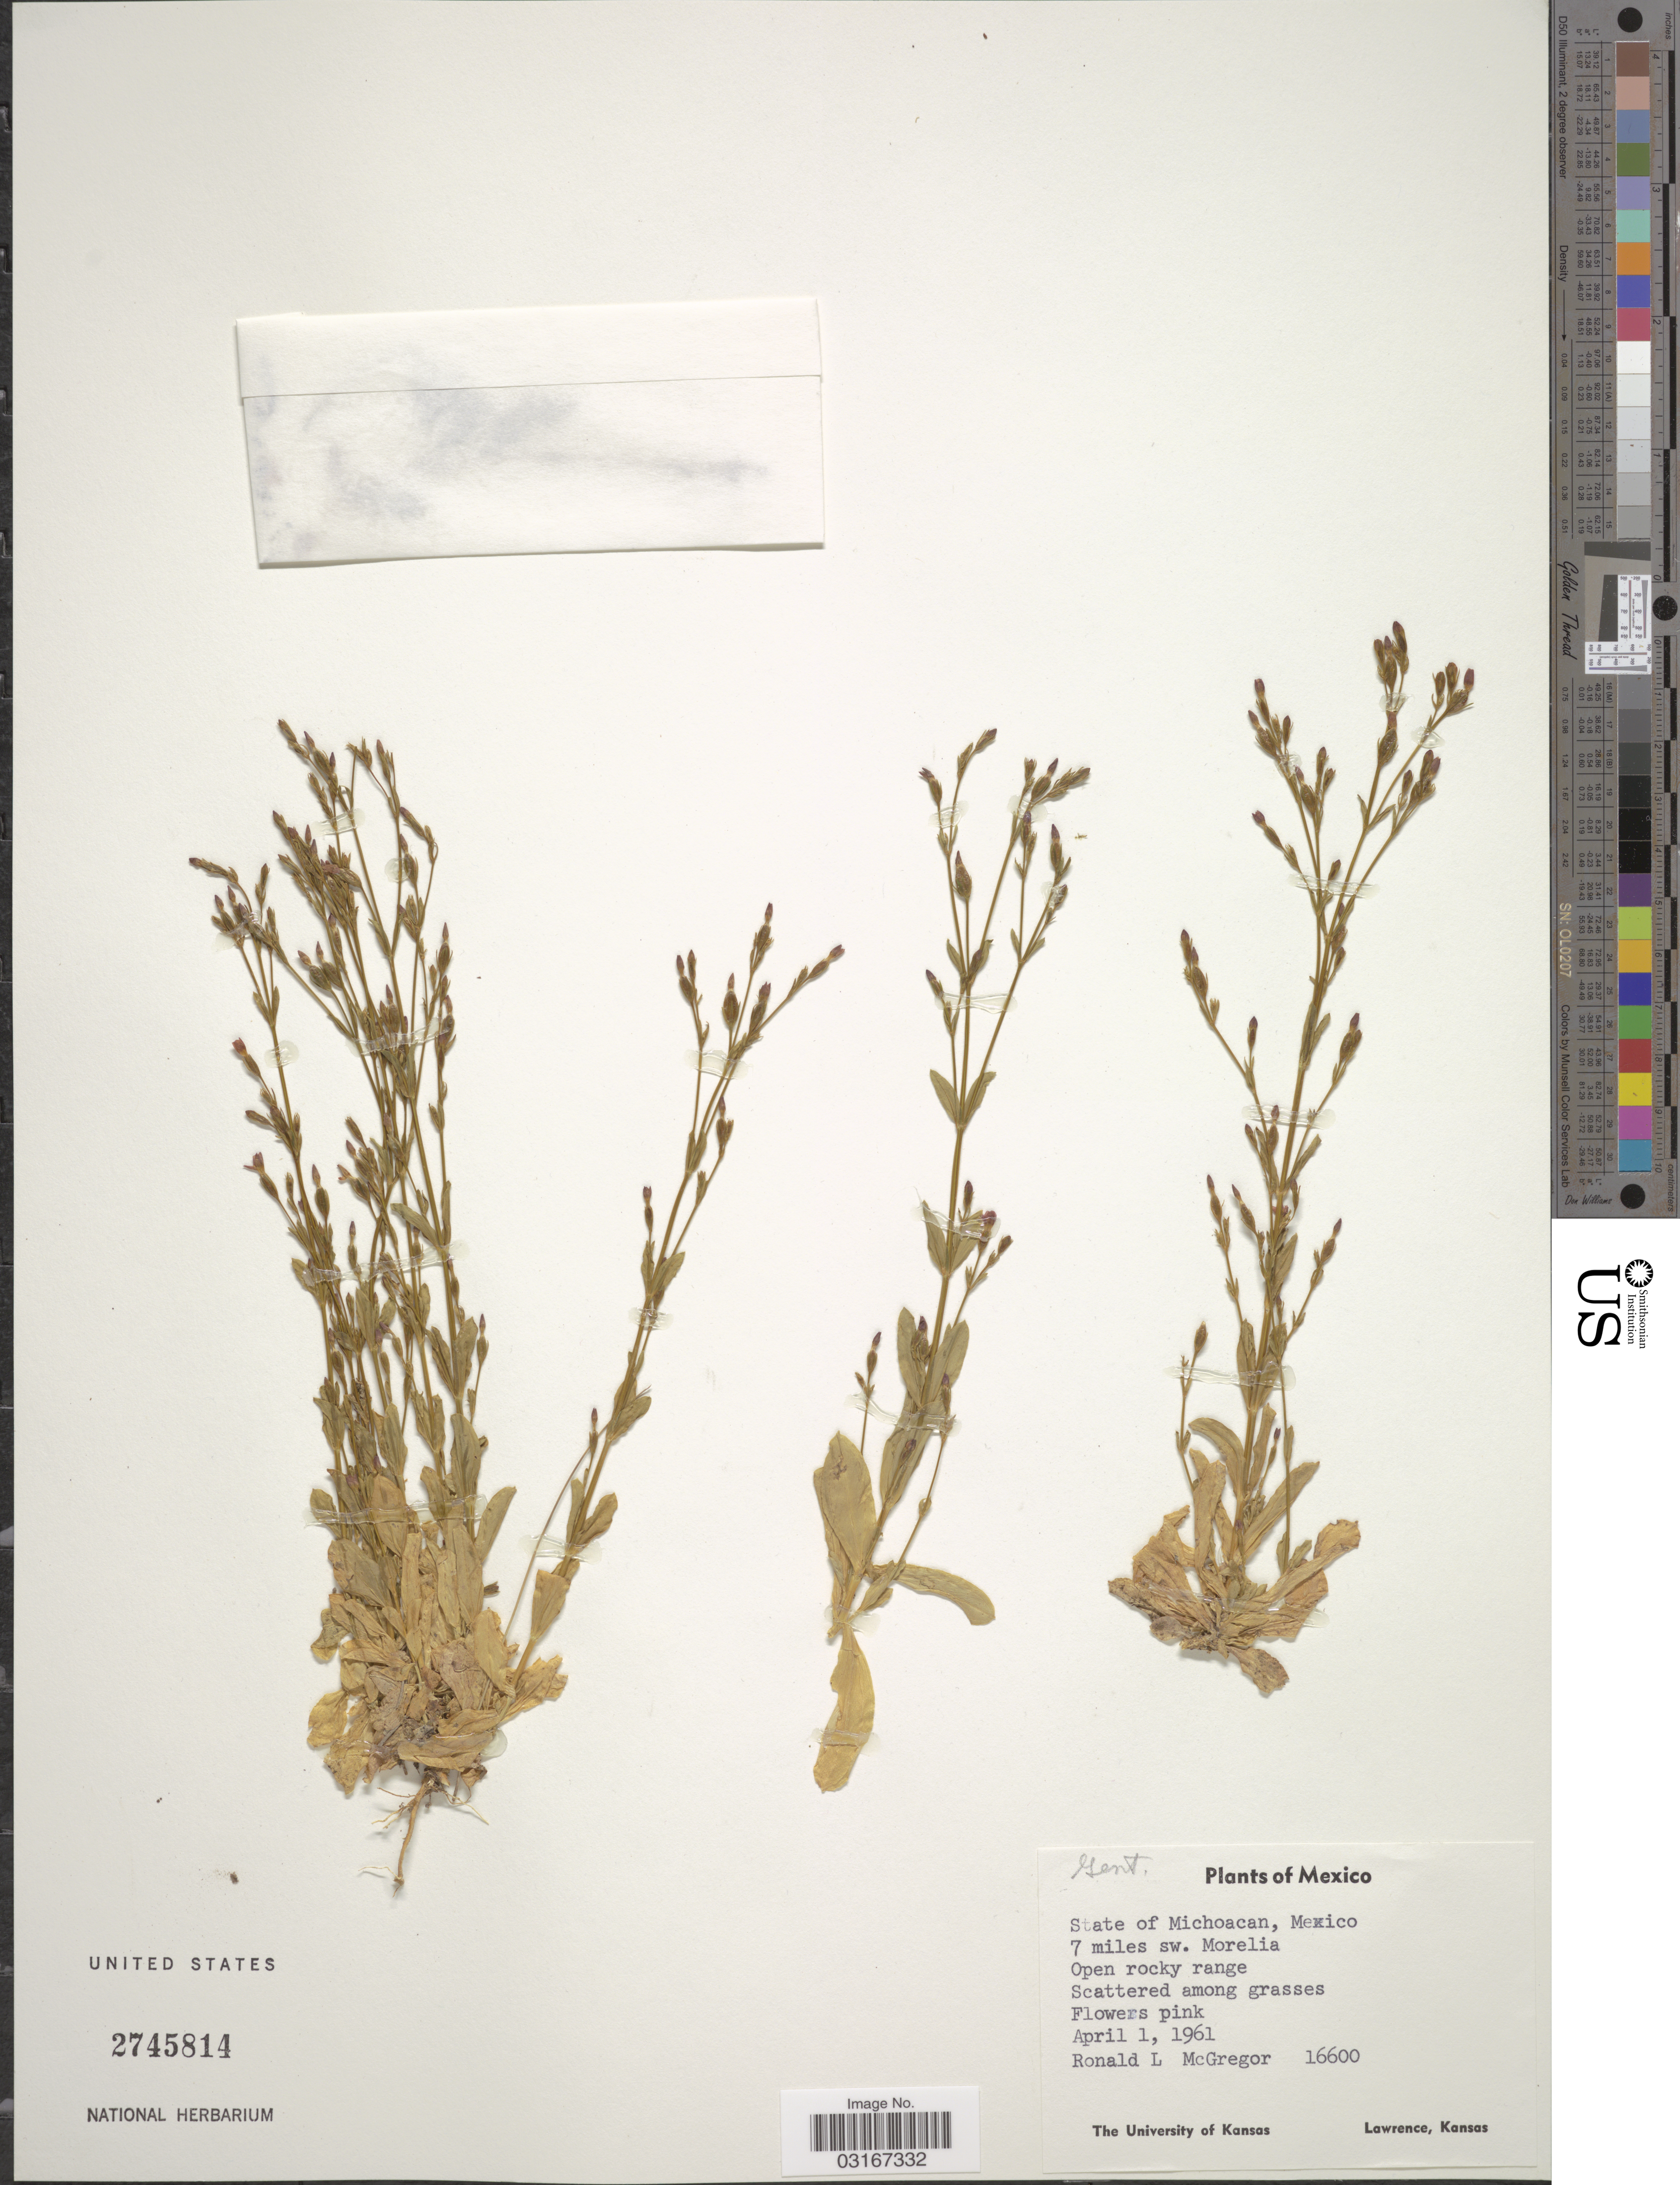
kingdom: Plantae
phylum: Tracheophyta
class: Magnoliopsida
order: Gentianales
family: Gentianaceae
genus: Centaurium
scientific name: Centaurium brachycalyx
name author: Standl. & L.O. Williams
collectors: R. McGregor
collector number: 16600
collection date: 1961-04-01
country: Mexico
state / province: Michoacán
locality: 7 miles sw. Morelia.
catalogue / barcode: US 2745814